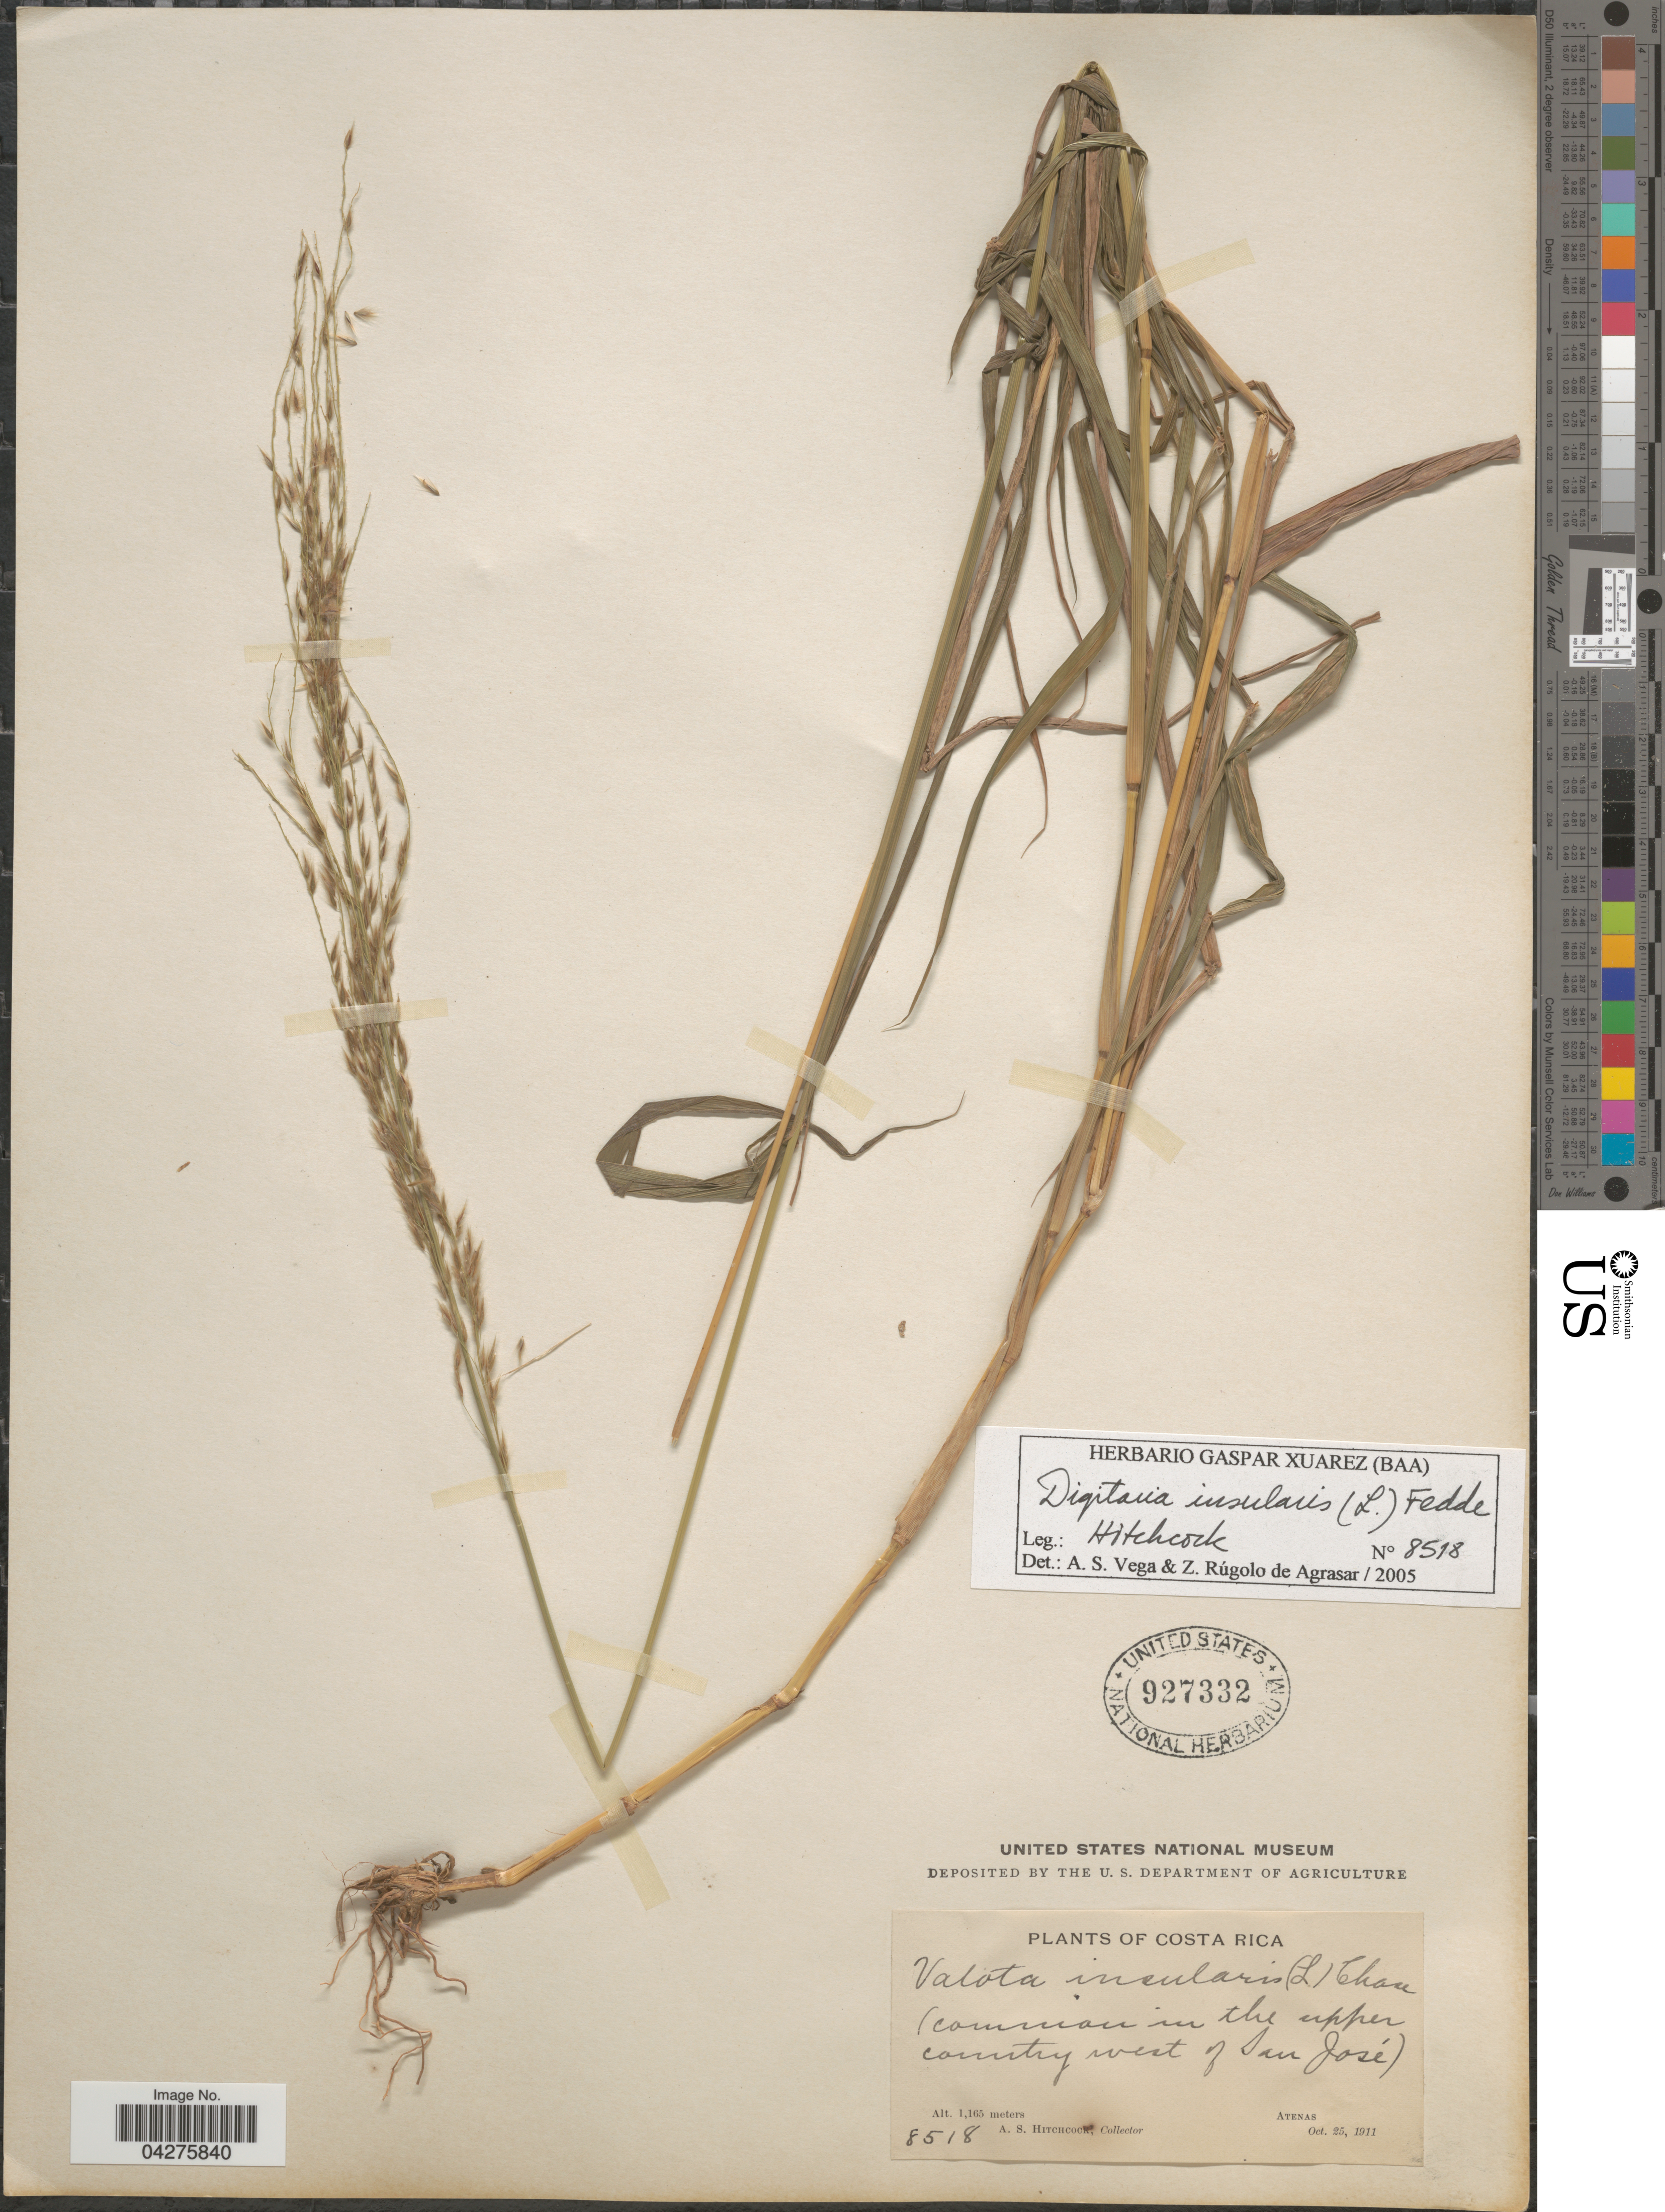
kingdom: Plantae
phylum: Tracheophyta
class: Liliopsida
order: Poales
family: Poaceae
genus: Digitaria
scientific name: Digitaria insularis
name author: (L.) Fedde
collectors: A. S. Hitchcock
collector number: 8518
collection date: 1911-10-25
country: Costa Rica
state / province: San José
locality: (In the upper country west of San José). Atenas.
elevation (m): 1165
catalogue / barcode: US 927332